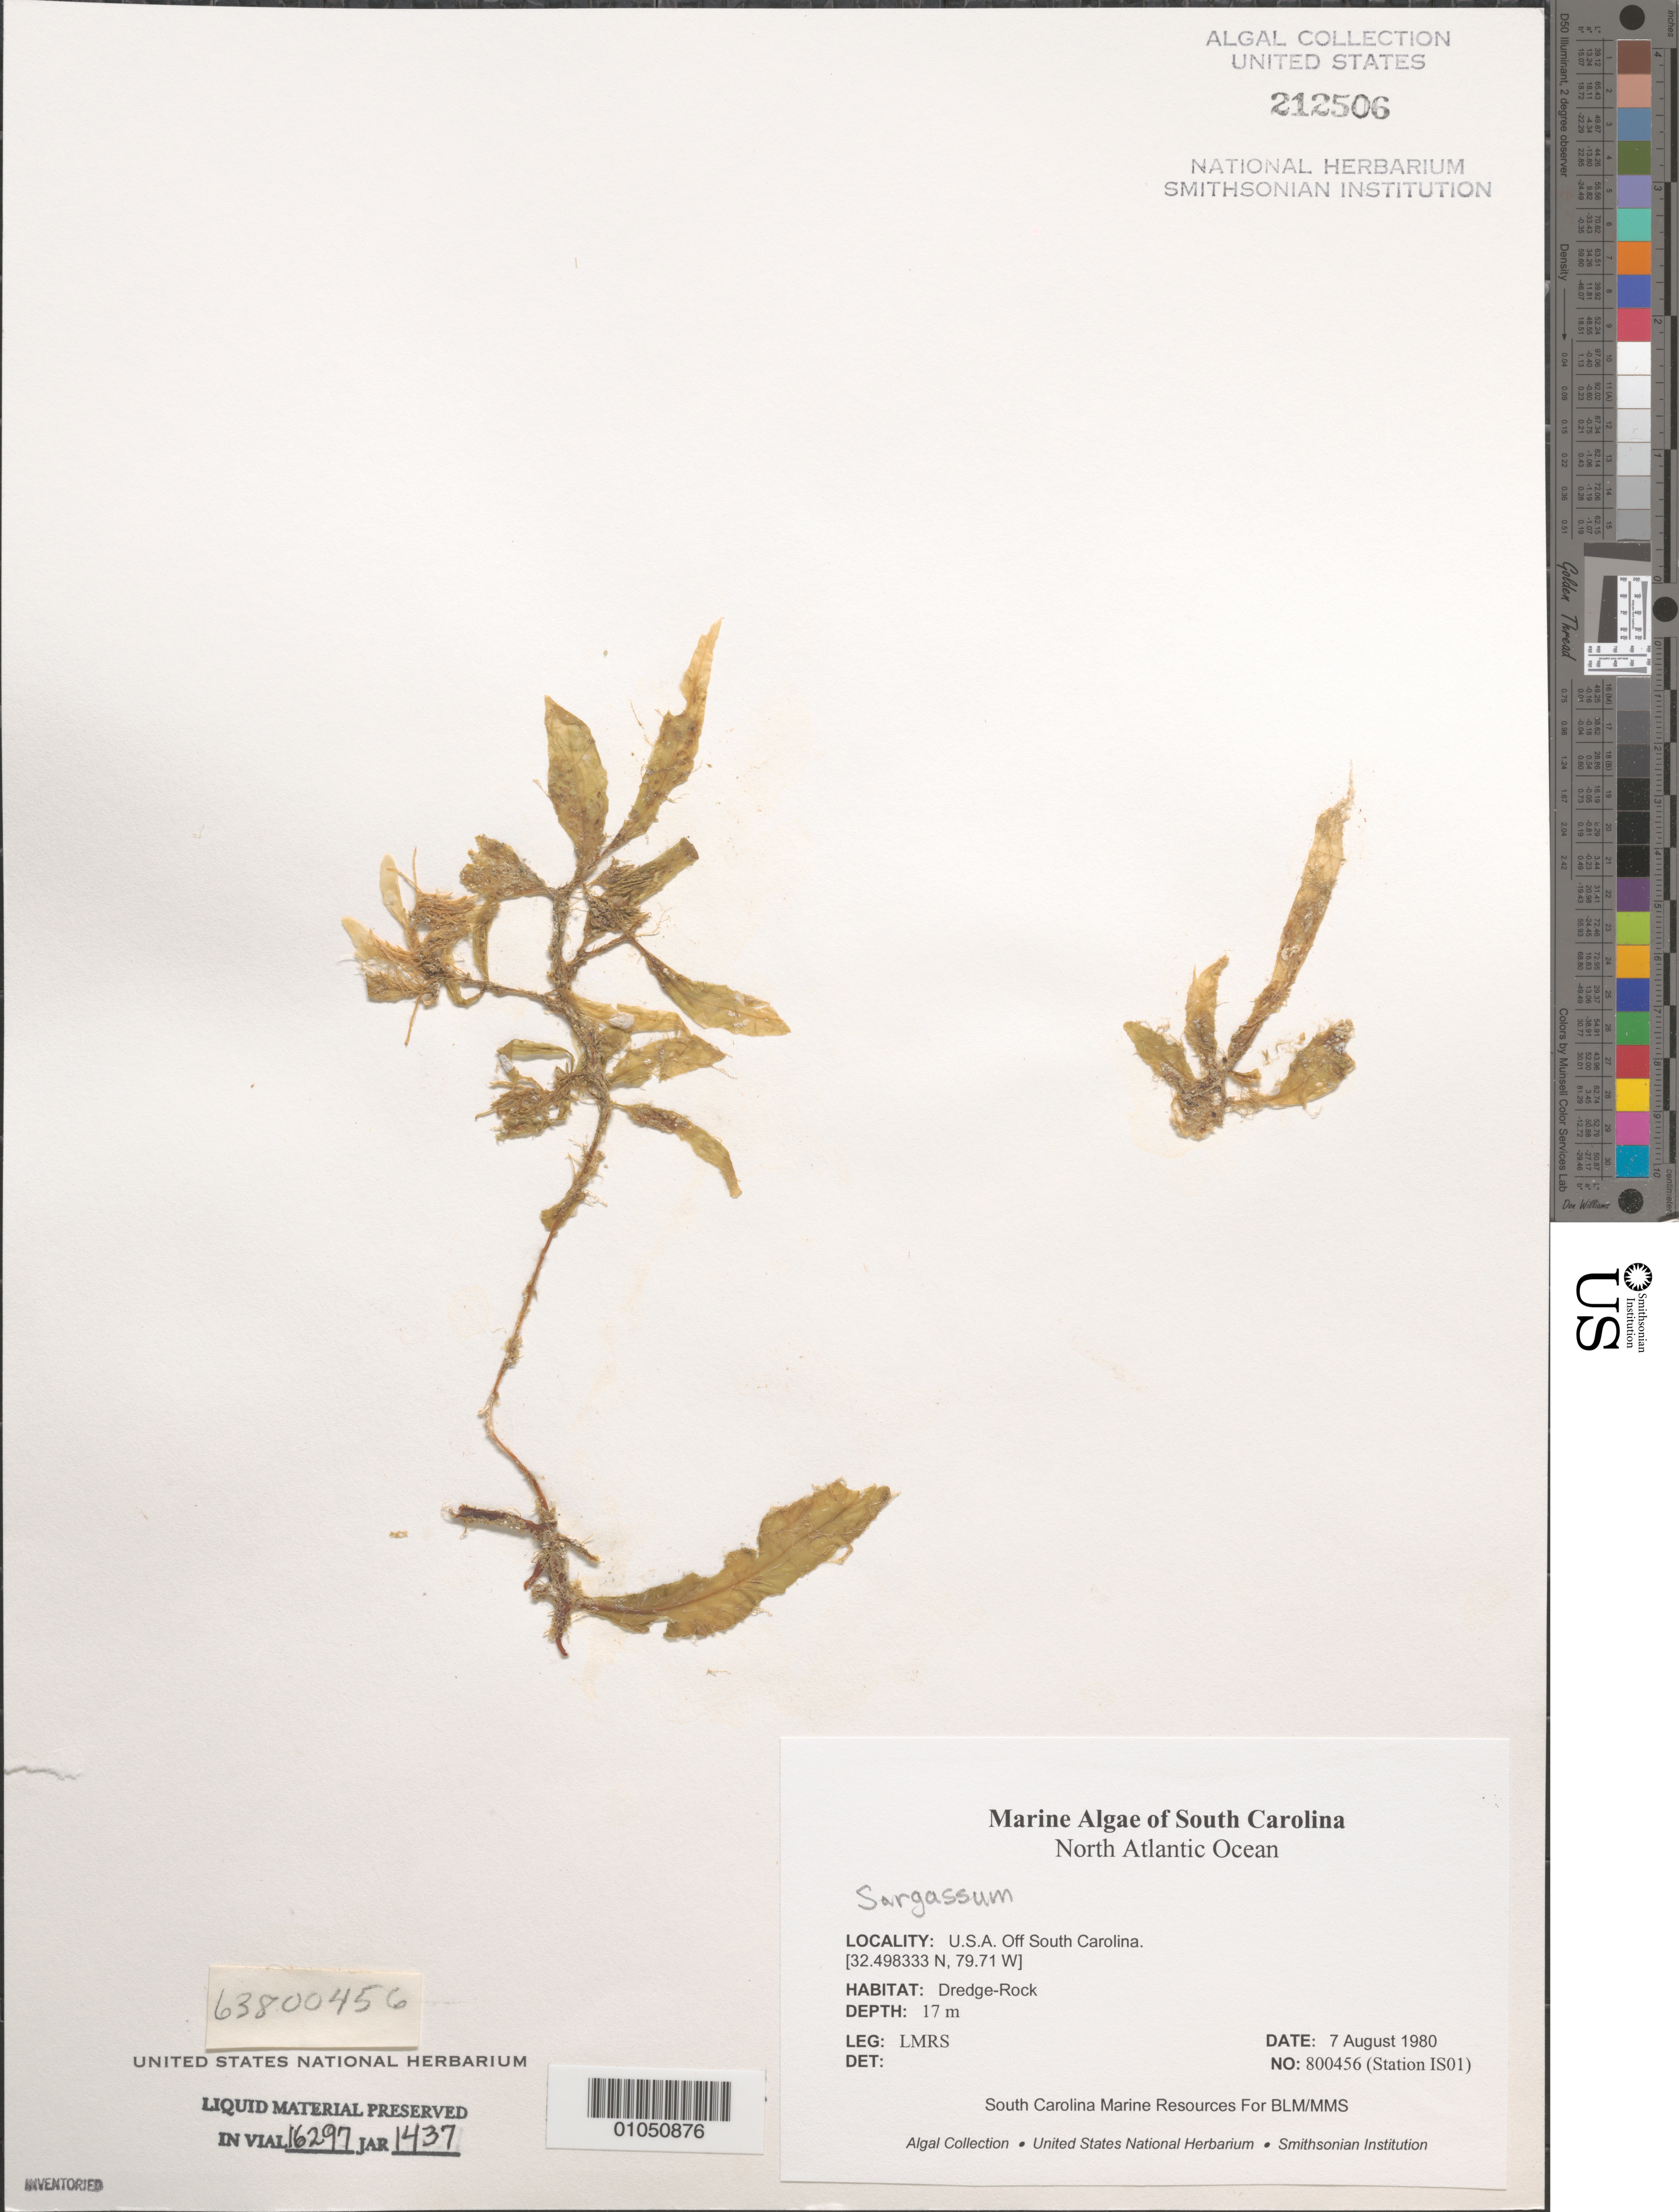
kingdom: Chromista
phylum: Ochrophyta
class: Phaeophyceae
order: Fucales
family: Sargassaceae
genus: Sargassum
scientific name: Sargassum sp.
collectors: LMRS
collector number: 800456 (Station IS01)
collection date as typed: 07 Aug 1980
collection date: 1980-08-07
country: United States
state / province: South Carolina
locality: North Atlantic Ocean off South Carolina coast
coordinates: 32.498333 N, 79.71 W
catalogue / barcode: US 212506